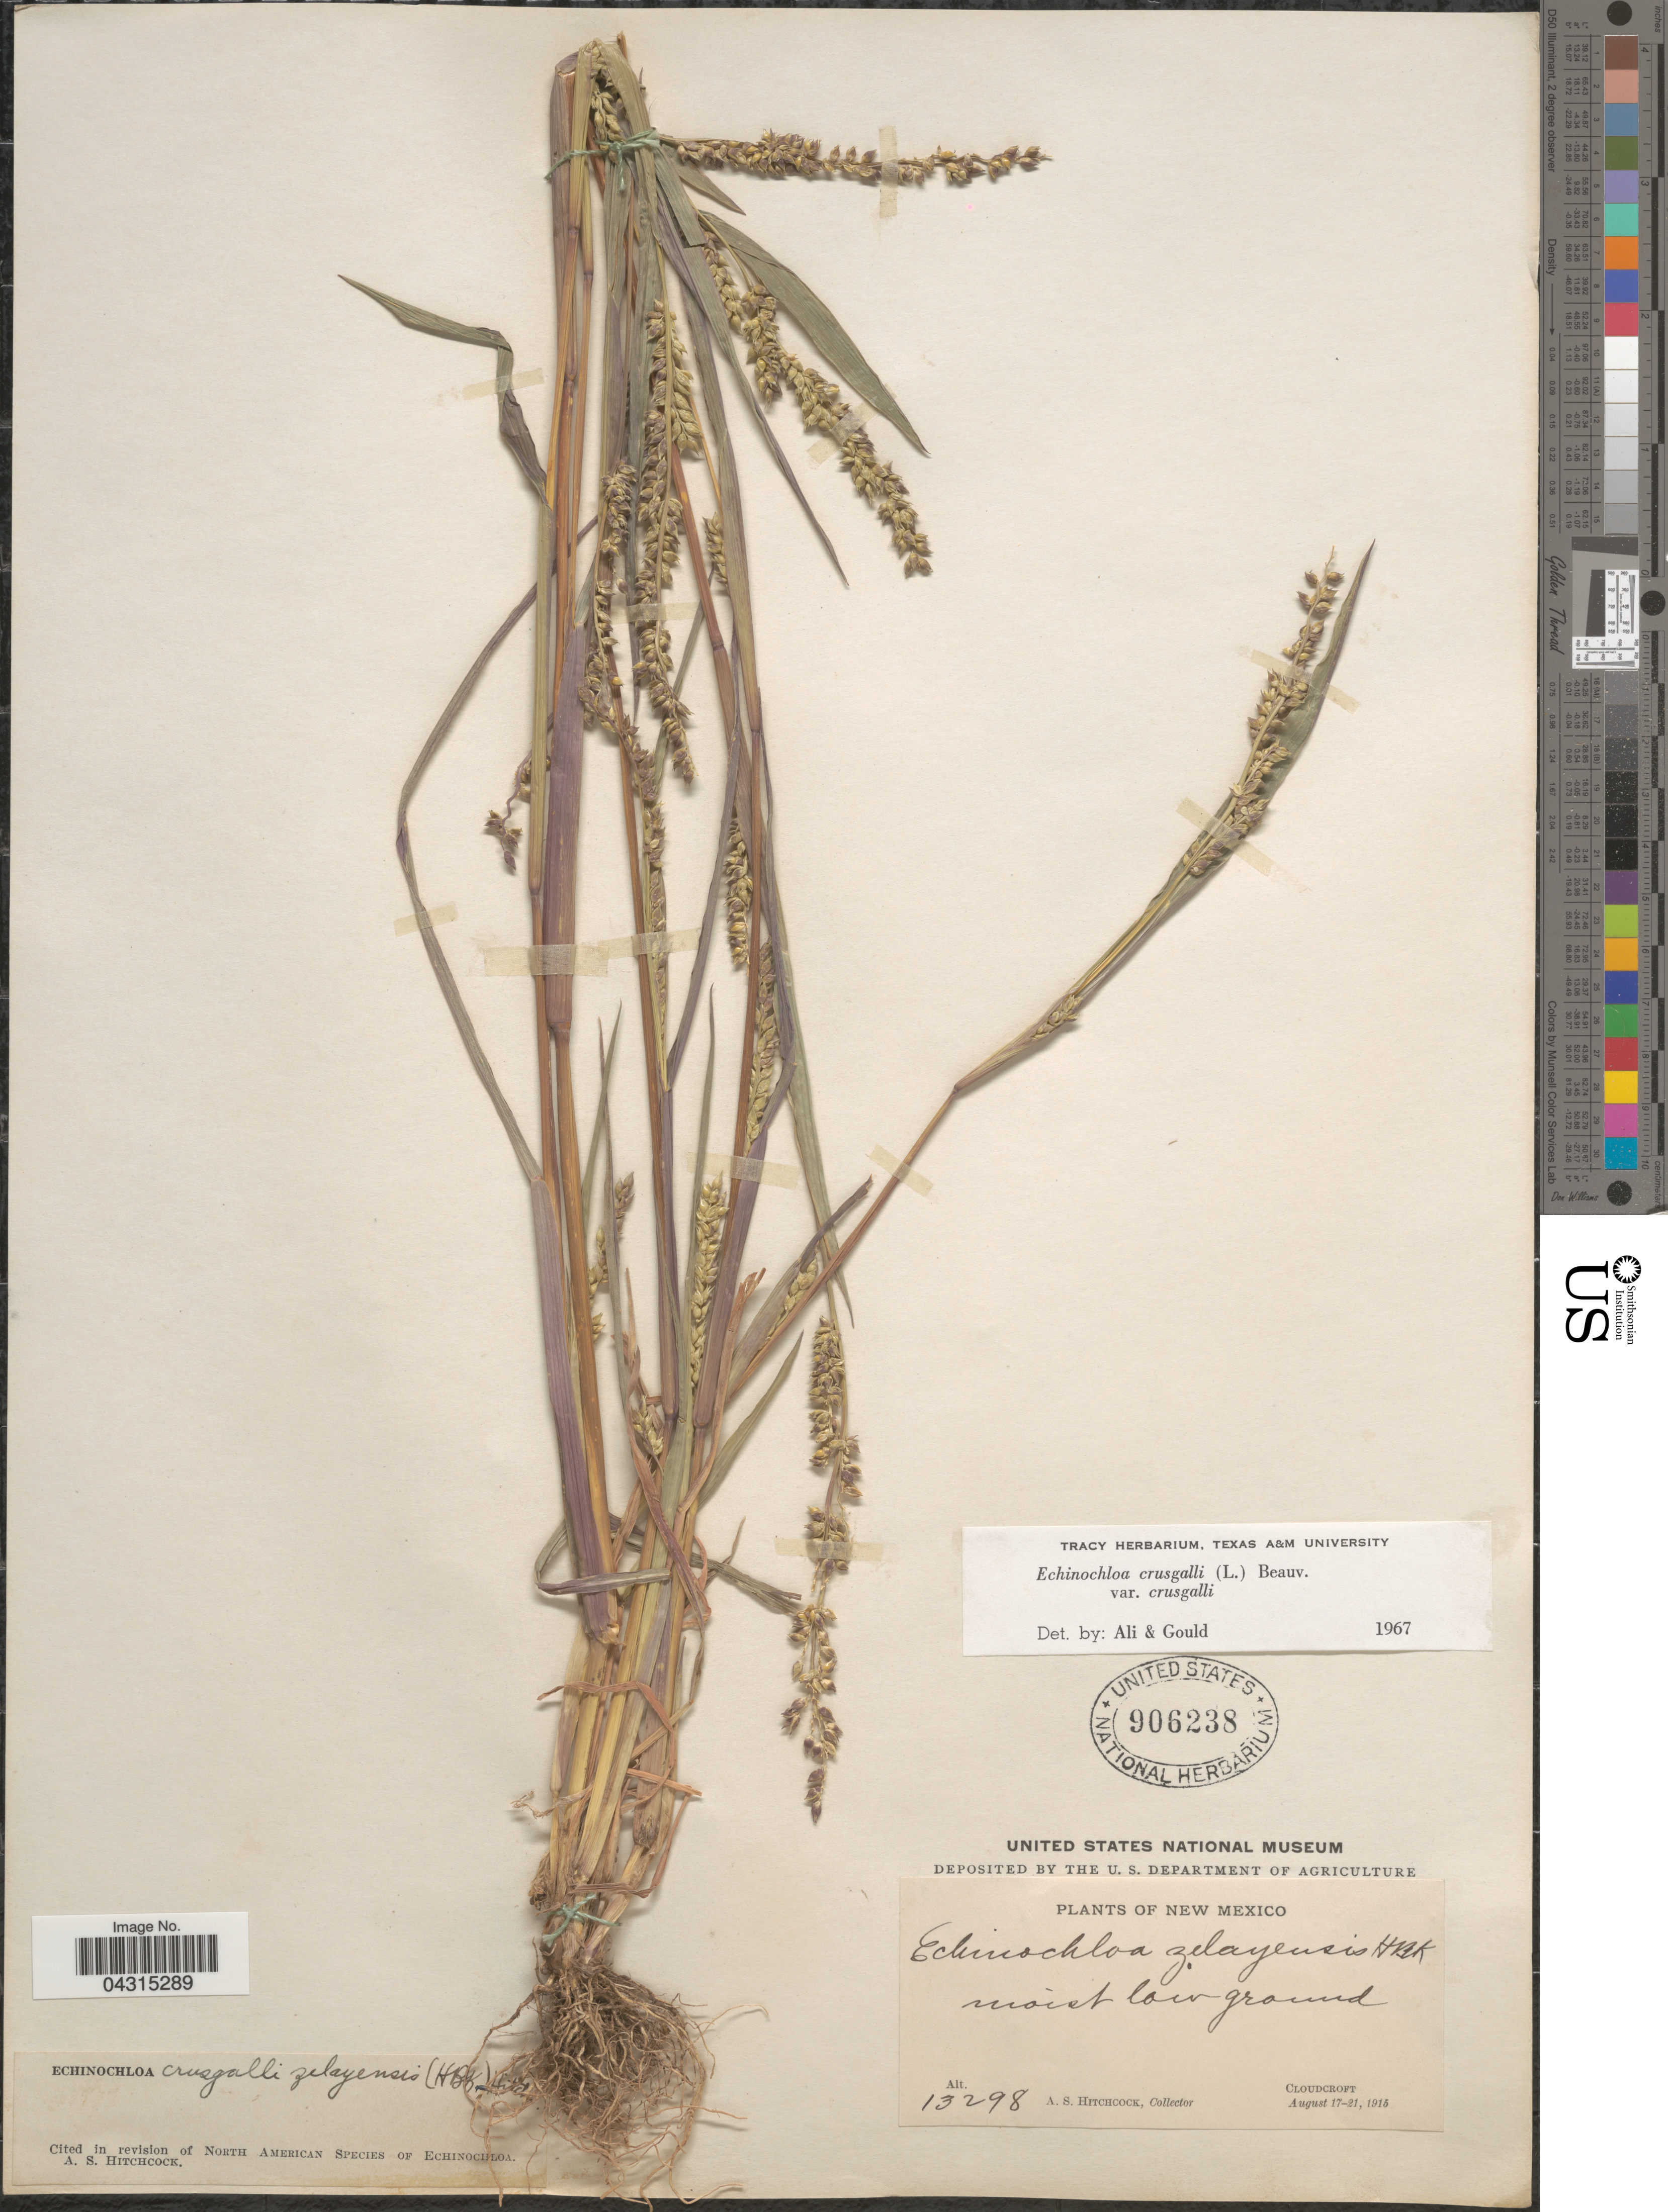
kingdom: Plantae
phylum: Tracheophyta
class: Liliopsida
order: Poales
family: Poaceae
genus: Echinochloa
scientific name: Echinochloa crus-galli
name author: (L.) P. Beauv.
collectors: A. S. Hitchcock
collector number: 13298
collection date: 1915-08-17/1915-08-21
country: United States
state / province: New Mexico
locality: Cloudcroft.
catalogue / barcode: US 906238